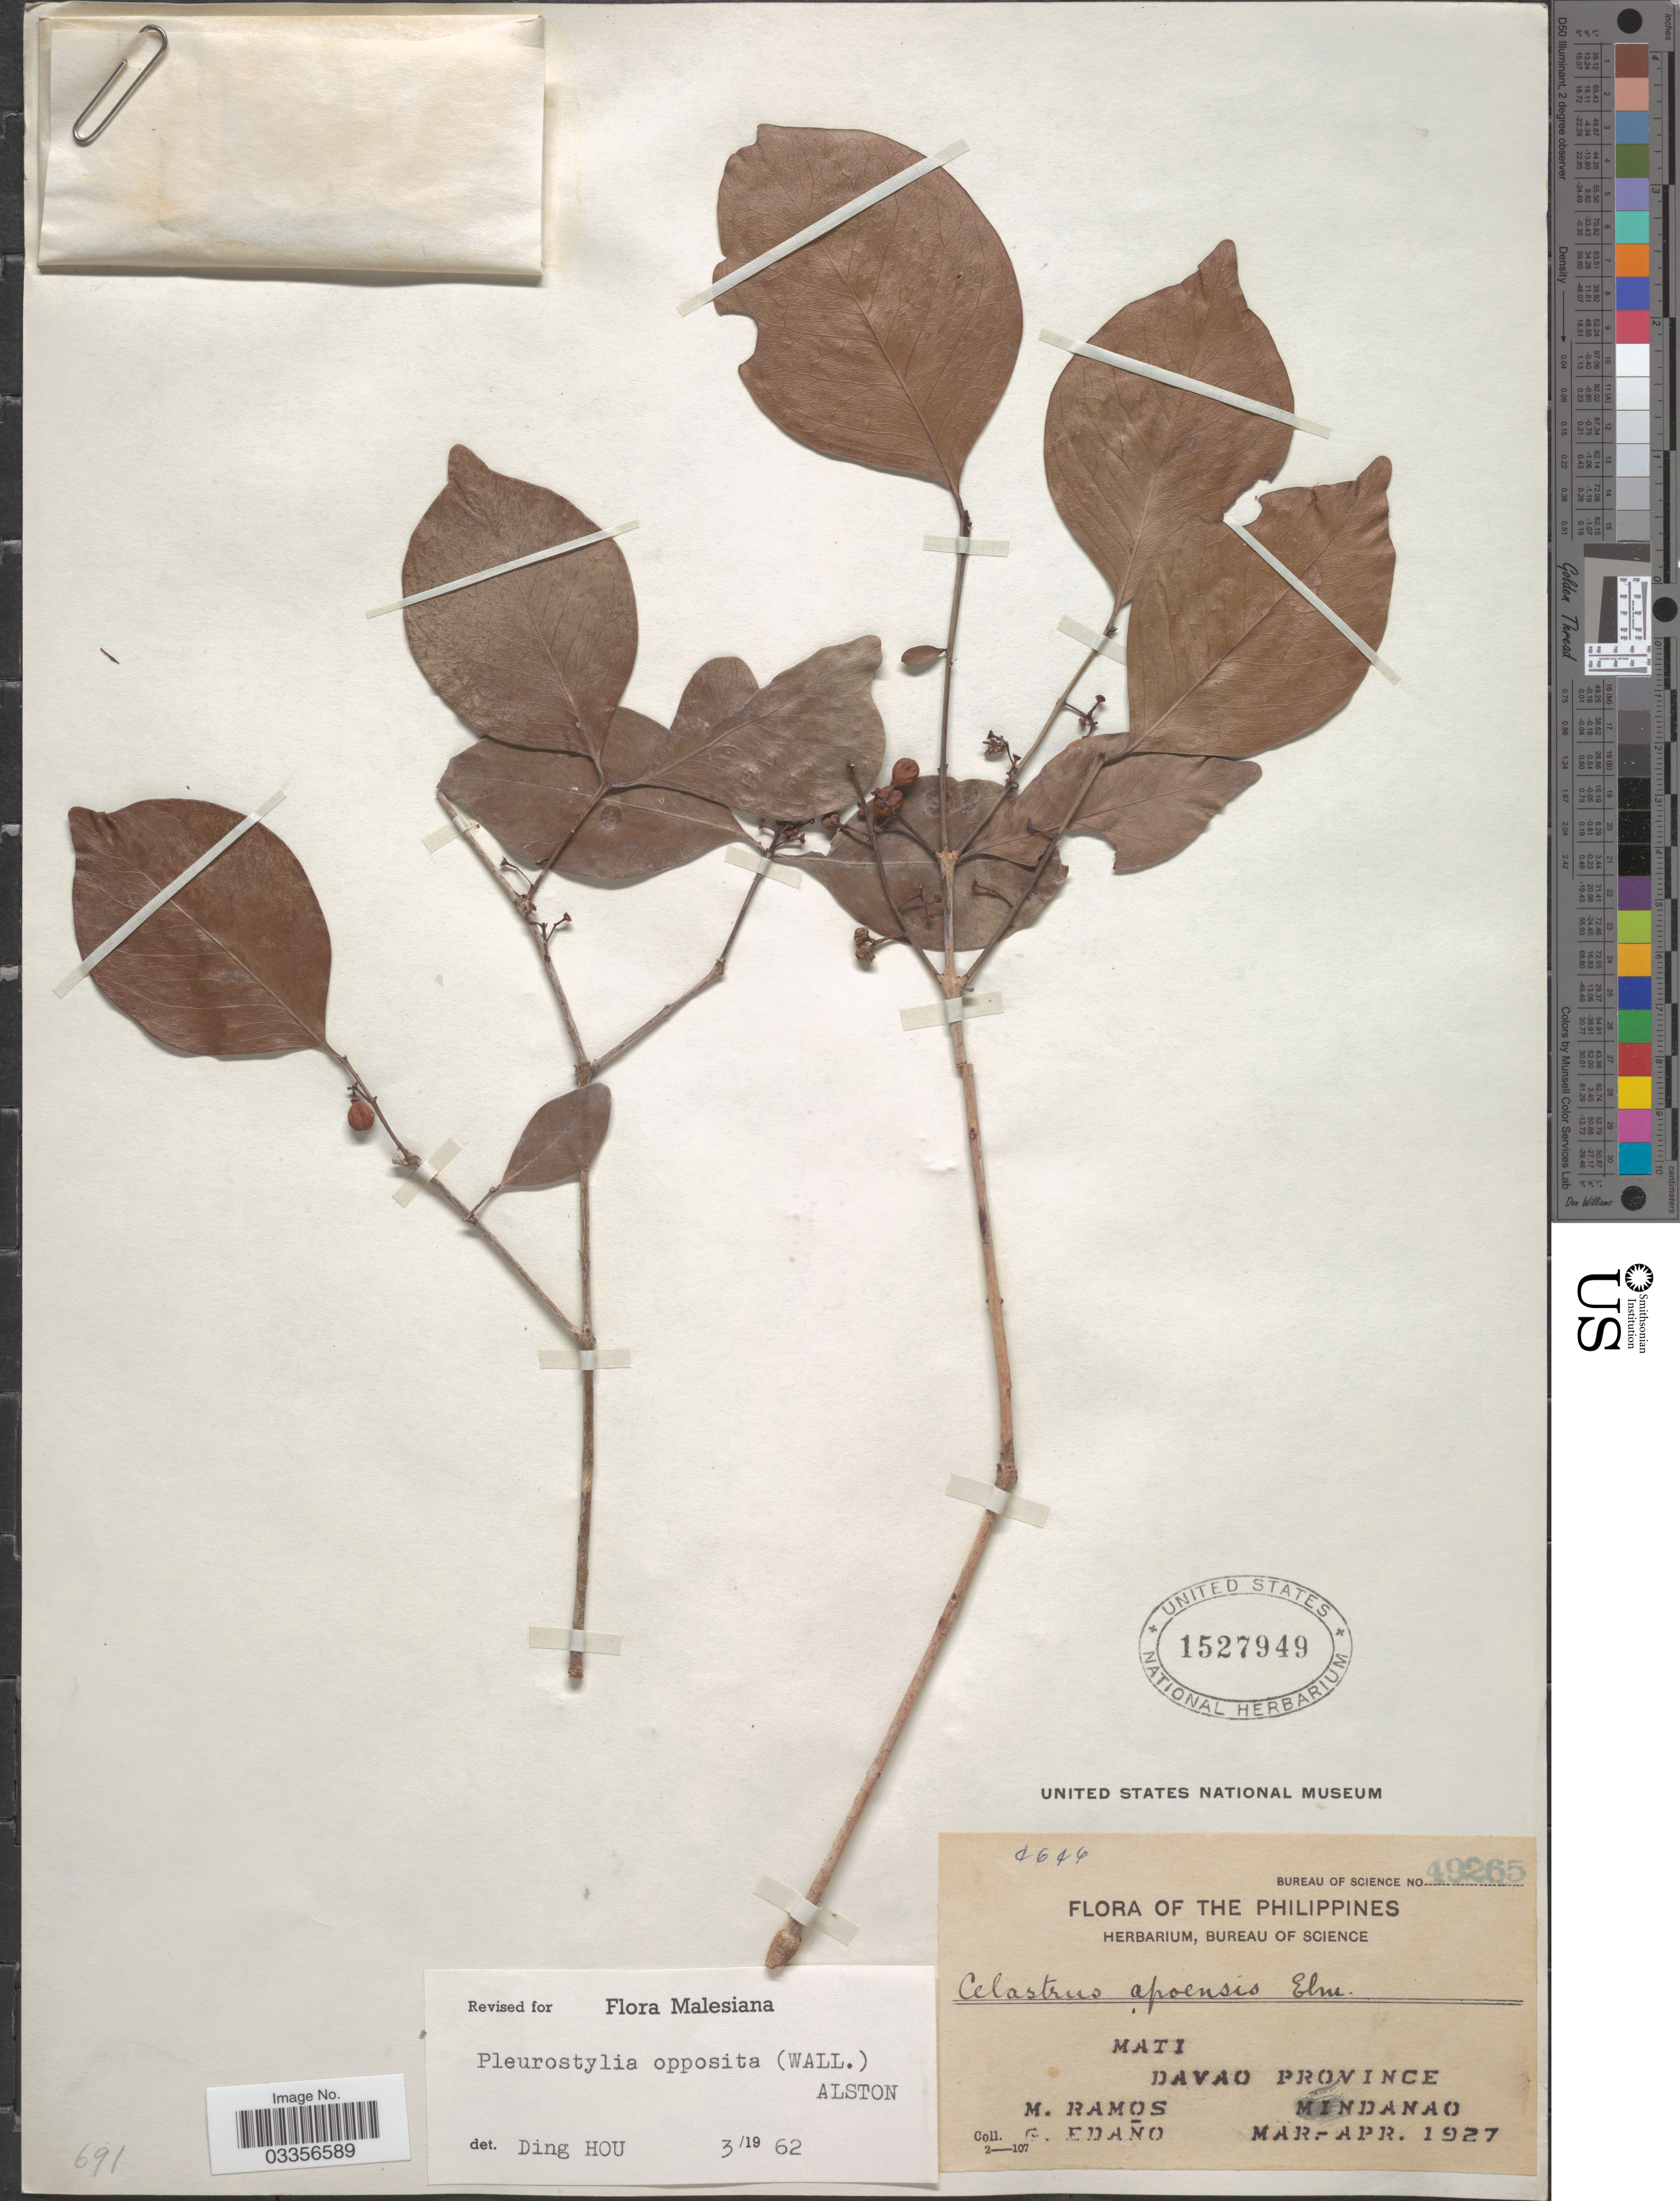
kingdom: Plantae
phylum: Tracheophyta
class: Magnoliopsida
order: Celastrales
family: Celastraceae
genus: Pleurostylia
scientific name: Pleurostylia opposita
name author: (Wall.) Alston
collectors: M. Ramos & G. Edaño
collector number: Bureau of Science 49265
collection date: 1927-03/1927-04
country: Philippines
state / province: Davao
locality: Mati, Davao Province, Mindanao.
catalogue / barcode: US 1527949